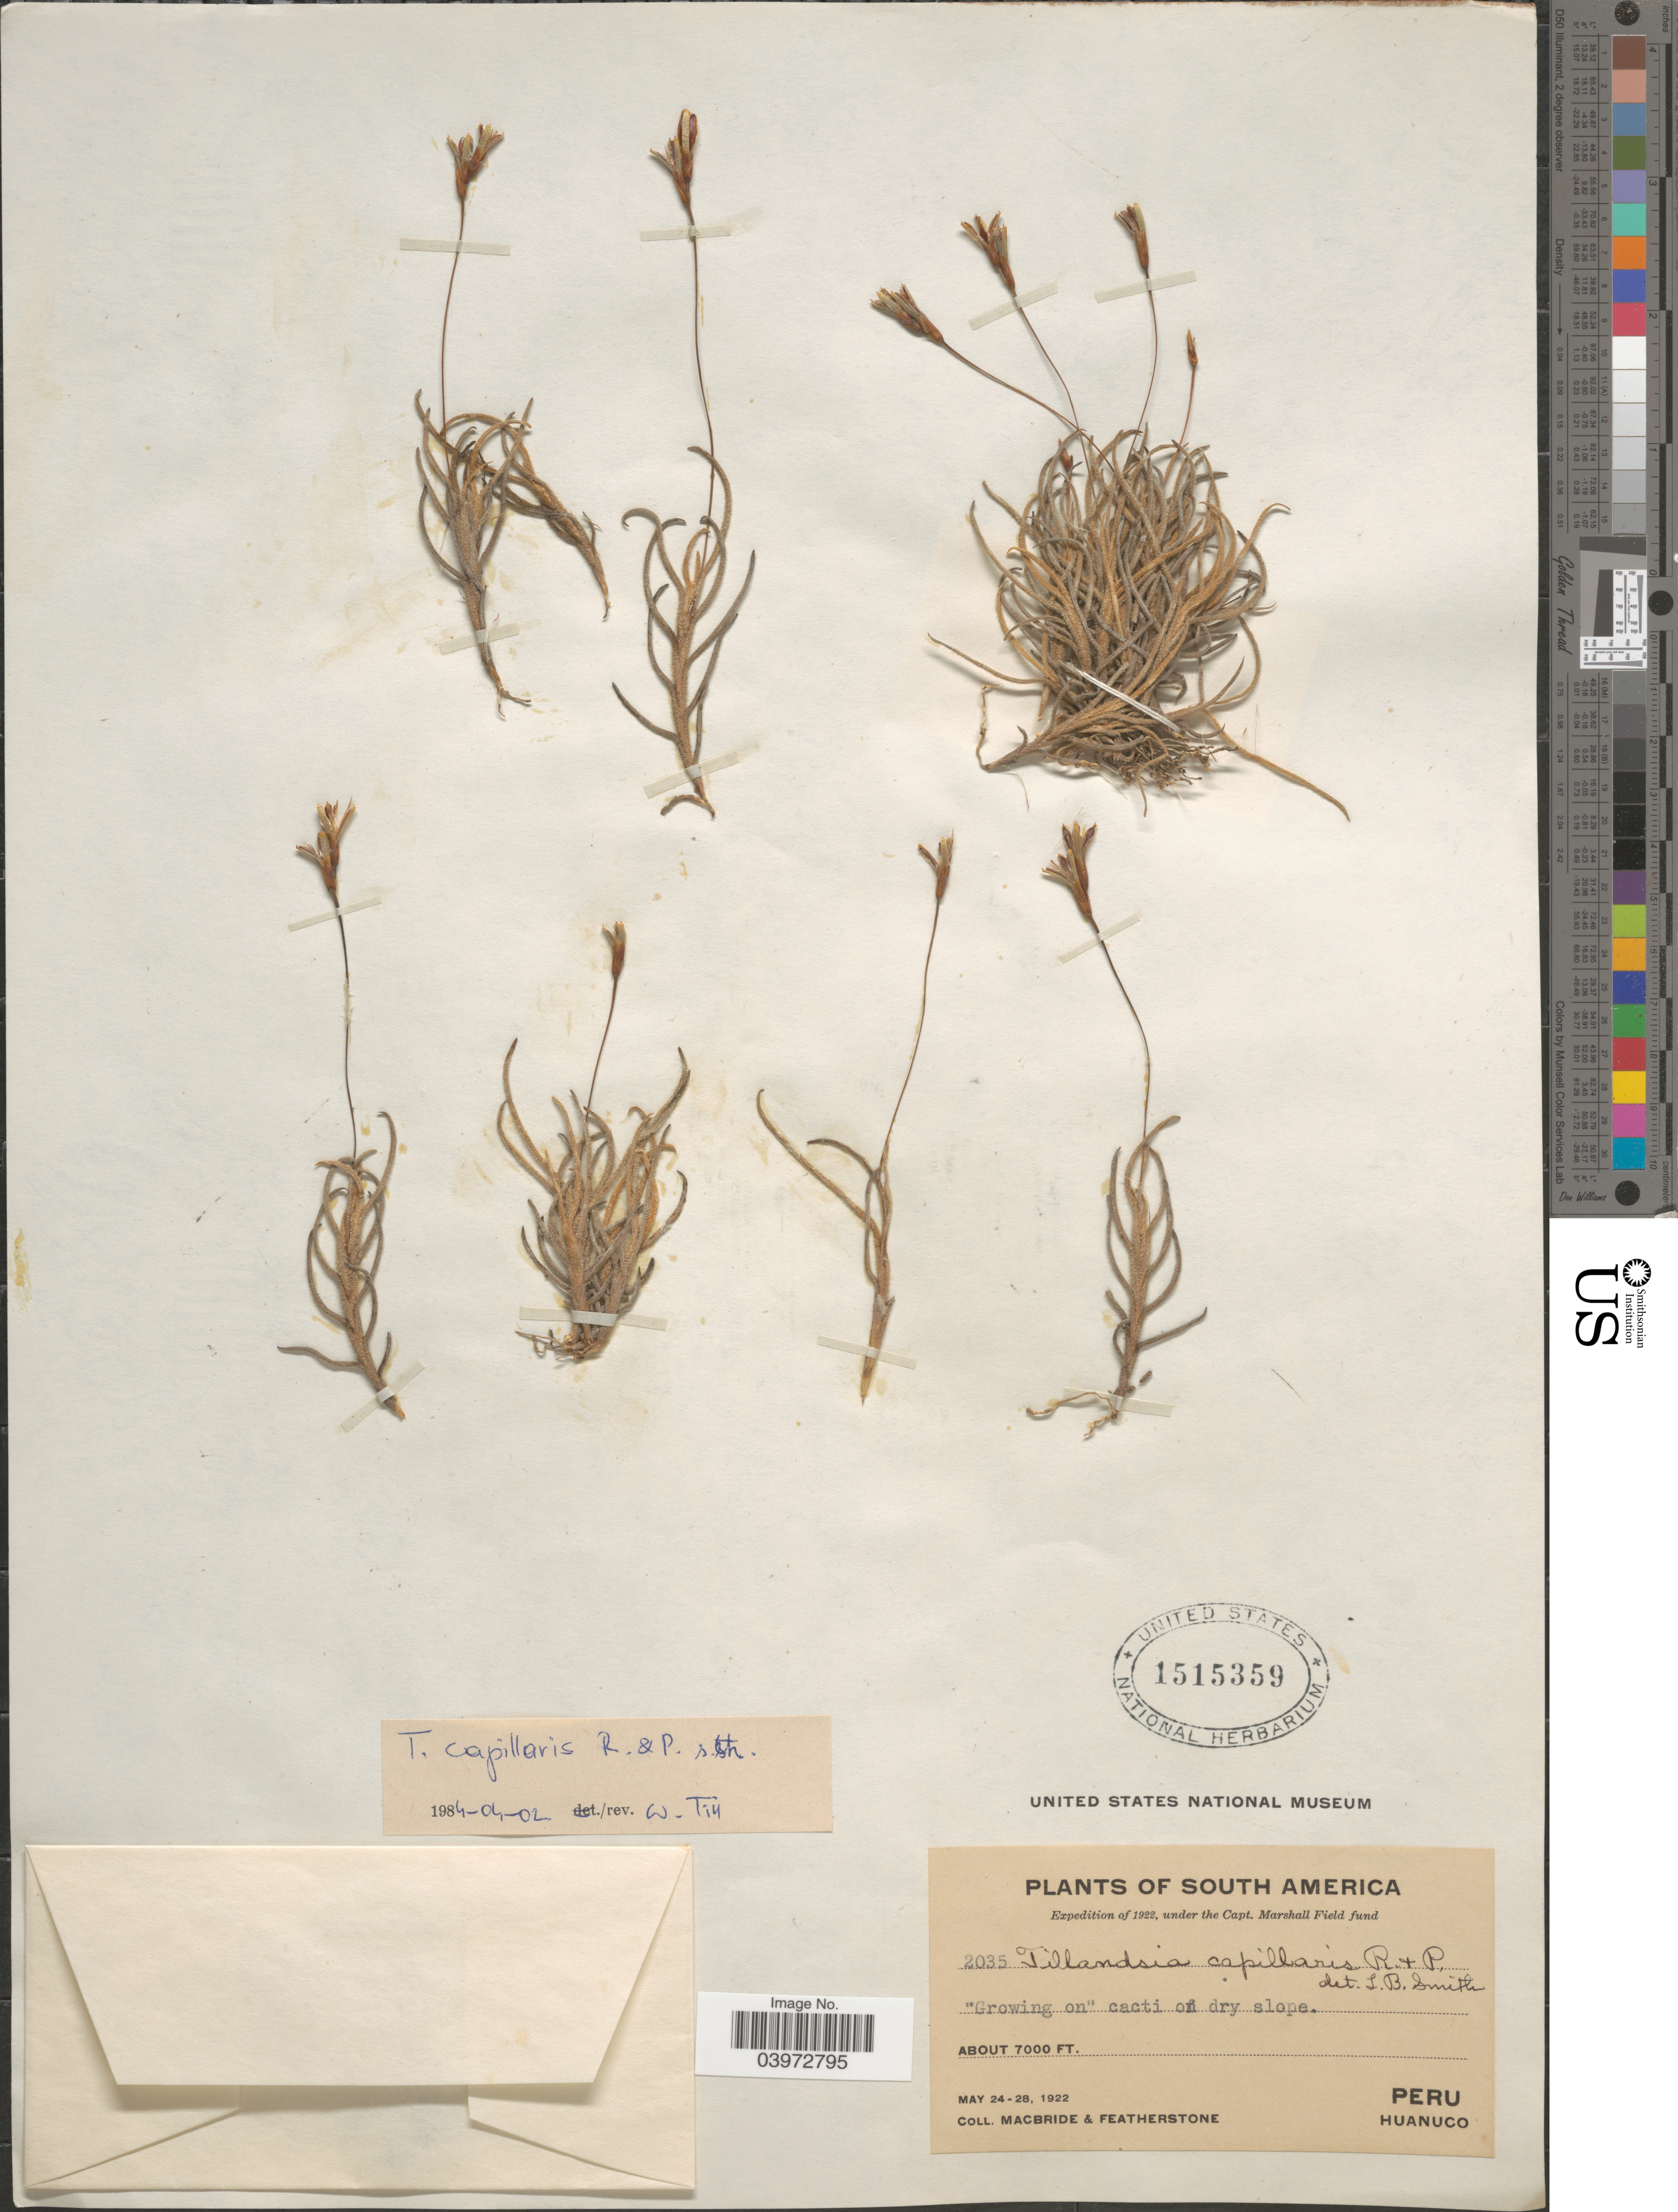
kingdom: Plantae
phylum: Tracheophyta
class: Liliopsida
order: Poales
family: Bromeliaceae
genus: Tillandsia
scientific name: Tillandsia capillaris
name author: Ruiz & Pav.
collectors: Macbride, -- & -. Featherstone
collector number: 2035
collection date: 1922-05-24/1922-05-28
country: Peru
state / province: Huánuco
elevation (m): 2134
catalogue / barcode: US 1515359